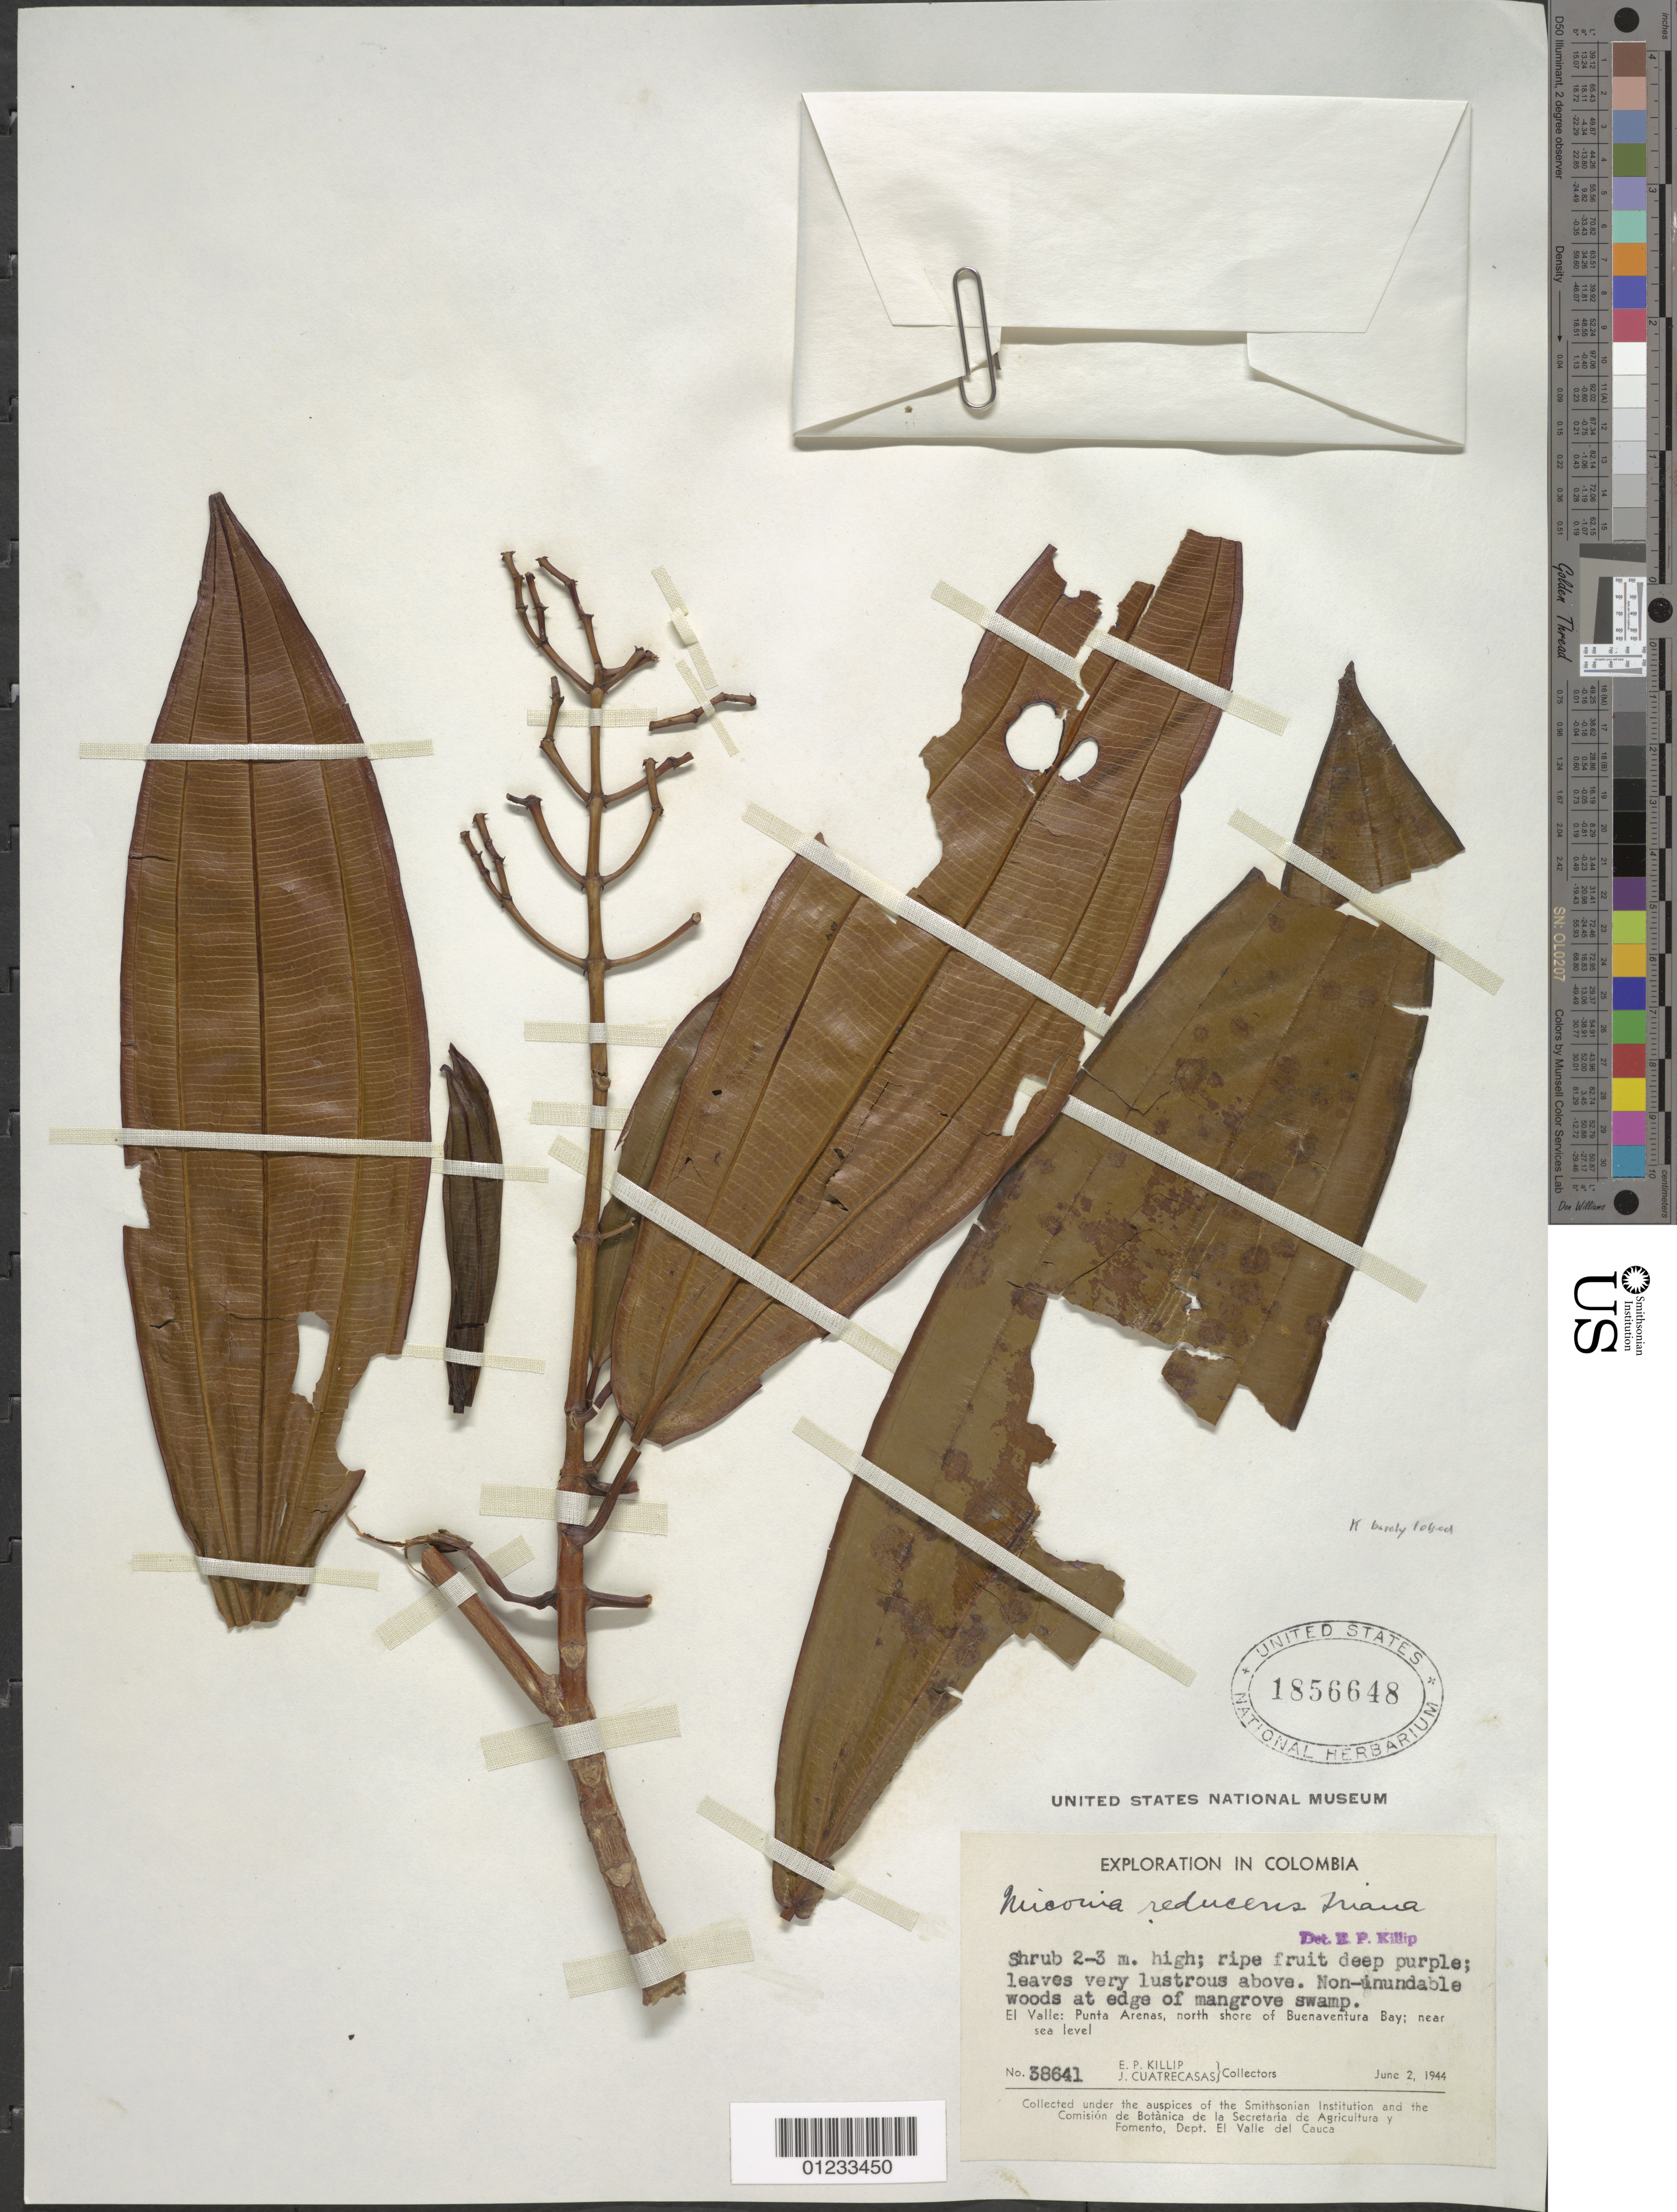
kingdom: Plantae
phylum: Tracheophyta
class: Magnoliopsida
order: Myrtales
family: Melastomataceae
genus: Miconia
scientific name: Miconia reducens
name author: Triana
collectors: E. P. Killip & J. Cuatrecasas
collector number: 38641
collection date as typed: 02 Jun 1944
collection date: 1944-06-02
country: Colombia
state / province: Valle del Cauca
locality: Punta Arenas, Buena Ventura Bay.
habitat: near sea level.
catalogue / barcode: US 1856648